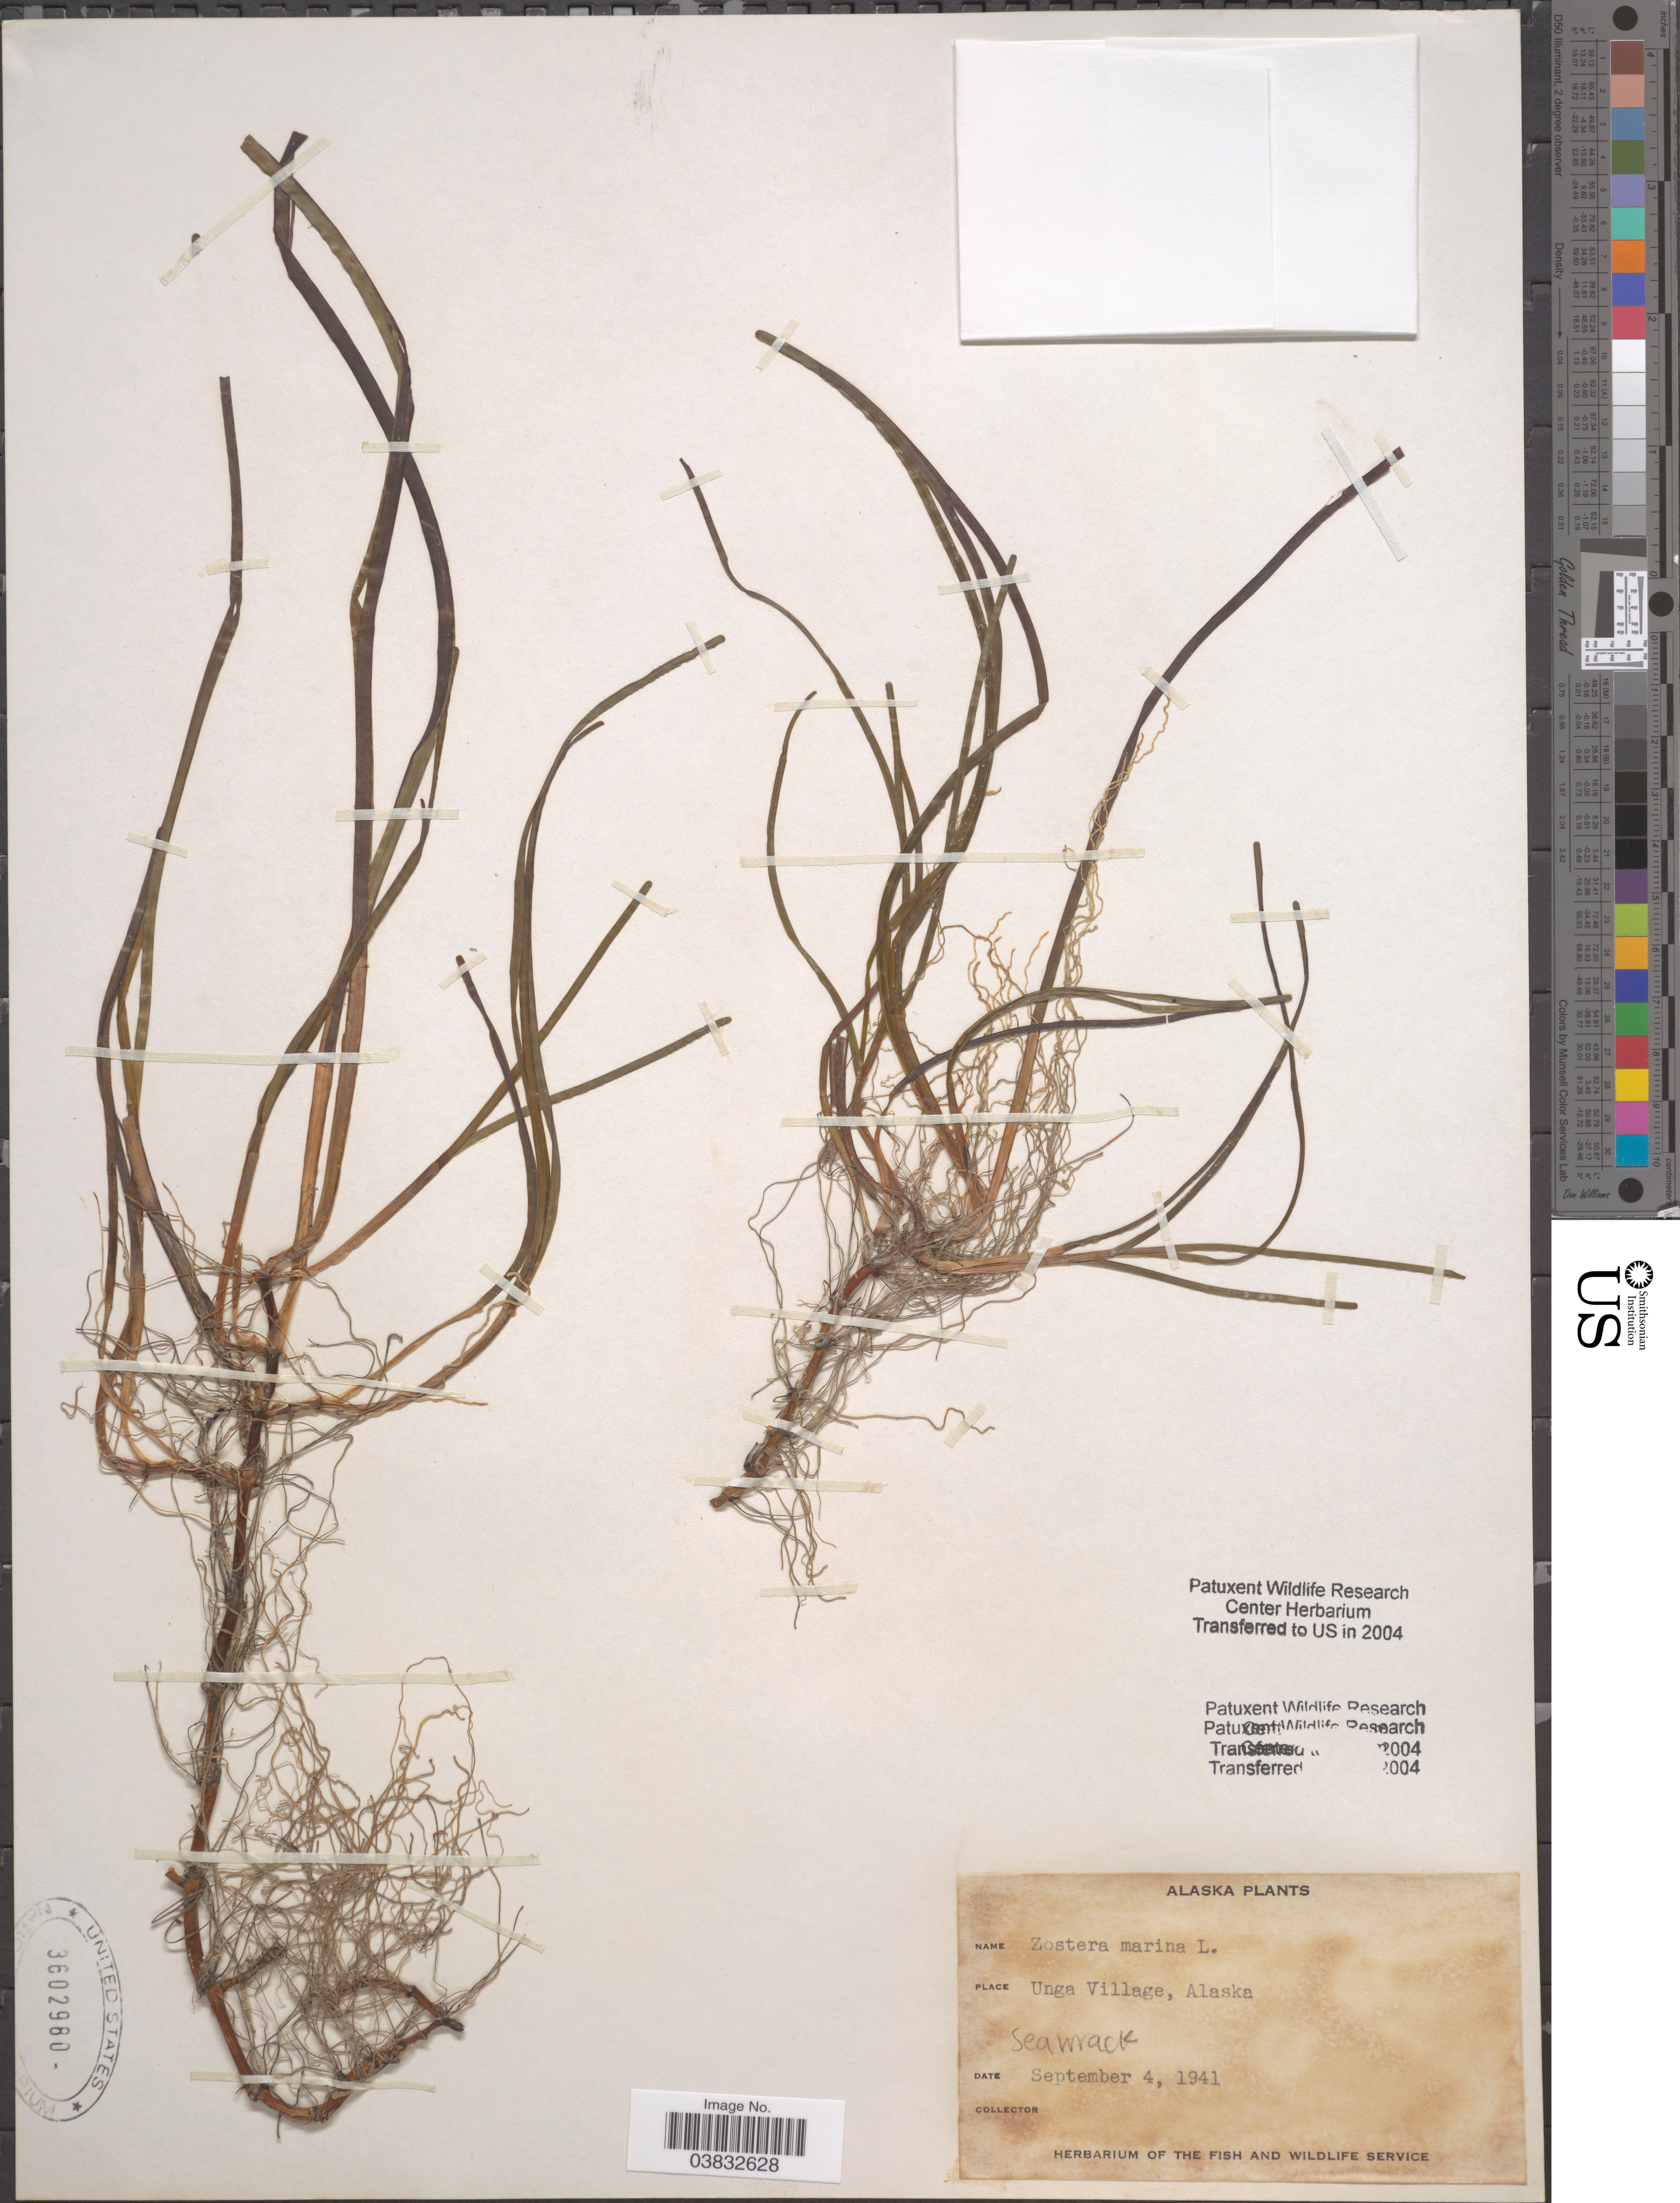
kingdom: Plantae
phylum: Tracheophyta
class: Liliopsida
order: Alismatales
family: Zosteraceae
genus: Zostera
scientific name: Zostera marina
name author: L.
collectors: Ex herb. Fish and Wildlife Service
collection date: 1941-09-04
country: United States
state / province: Alaska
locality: Unga Village.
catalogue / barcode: US 3602980